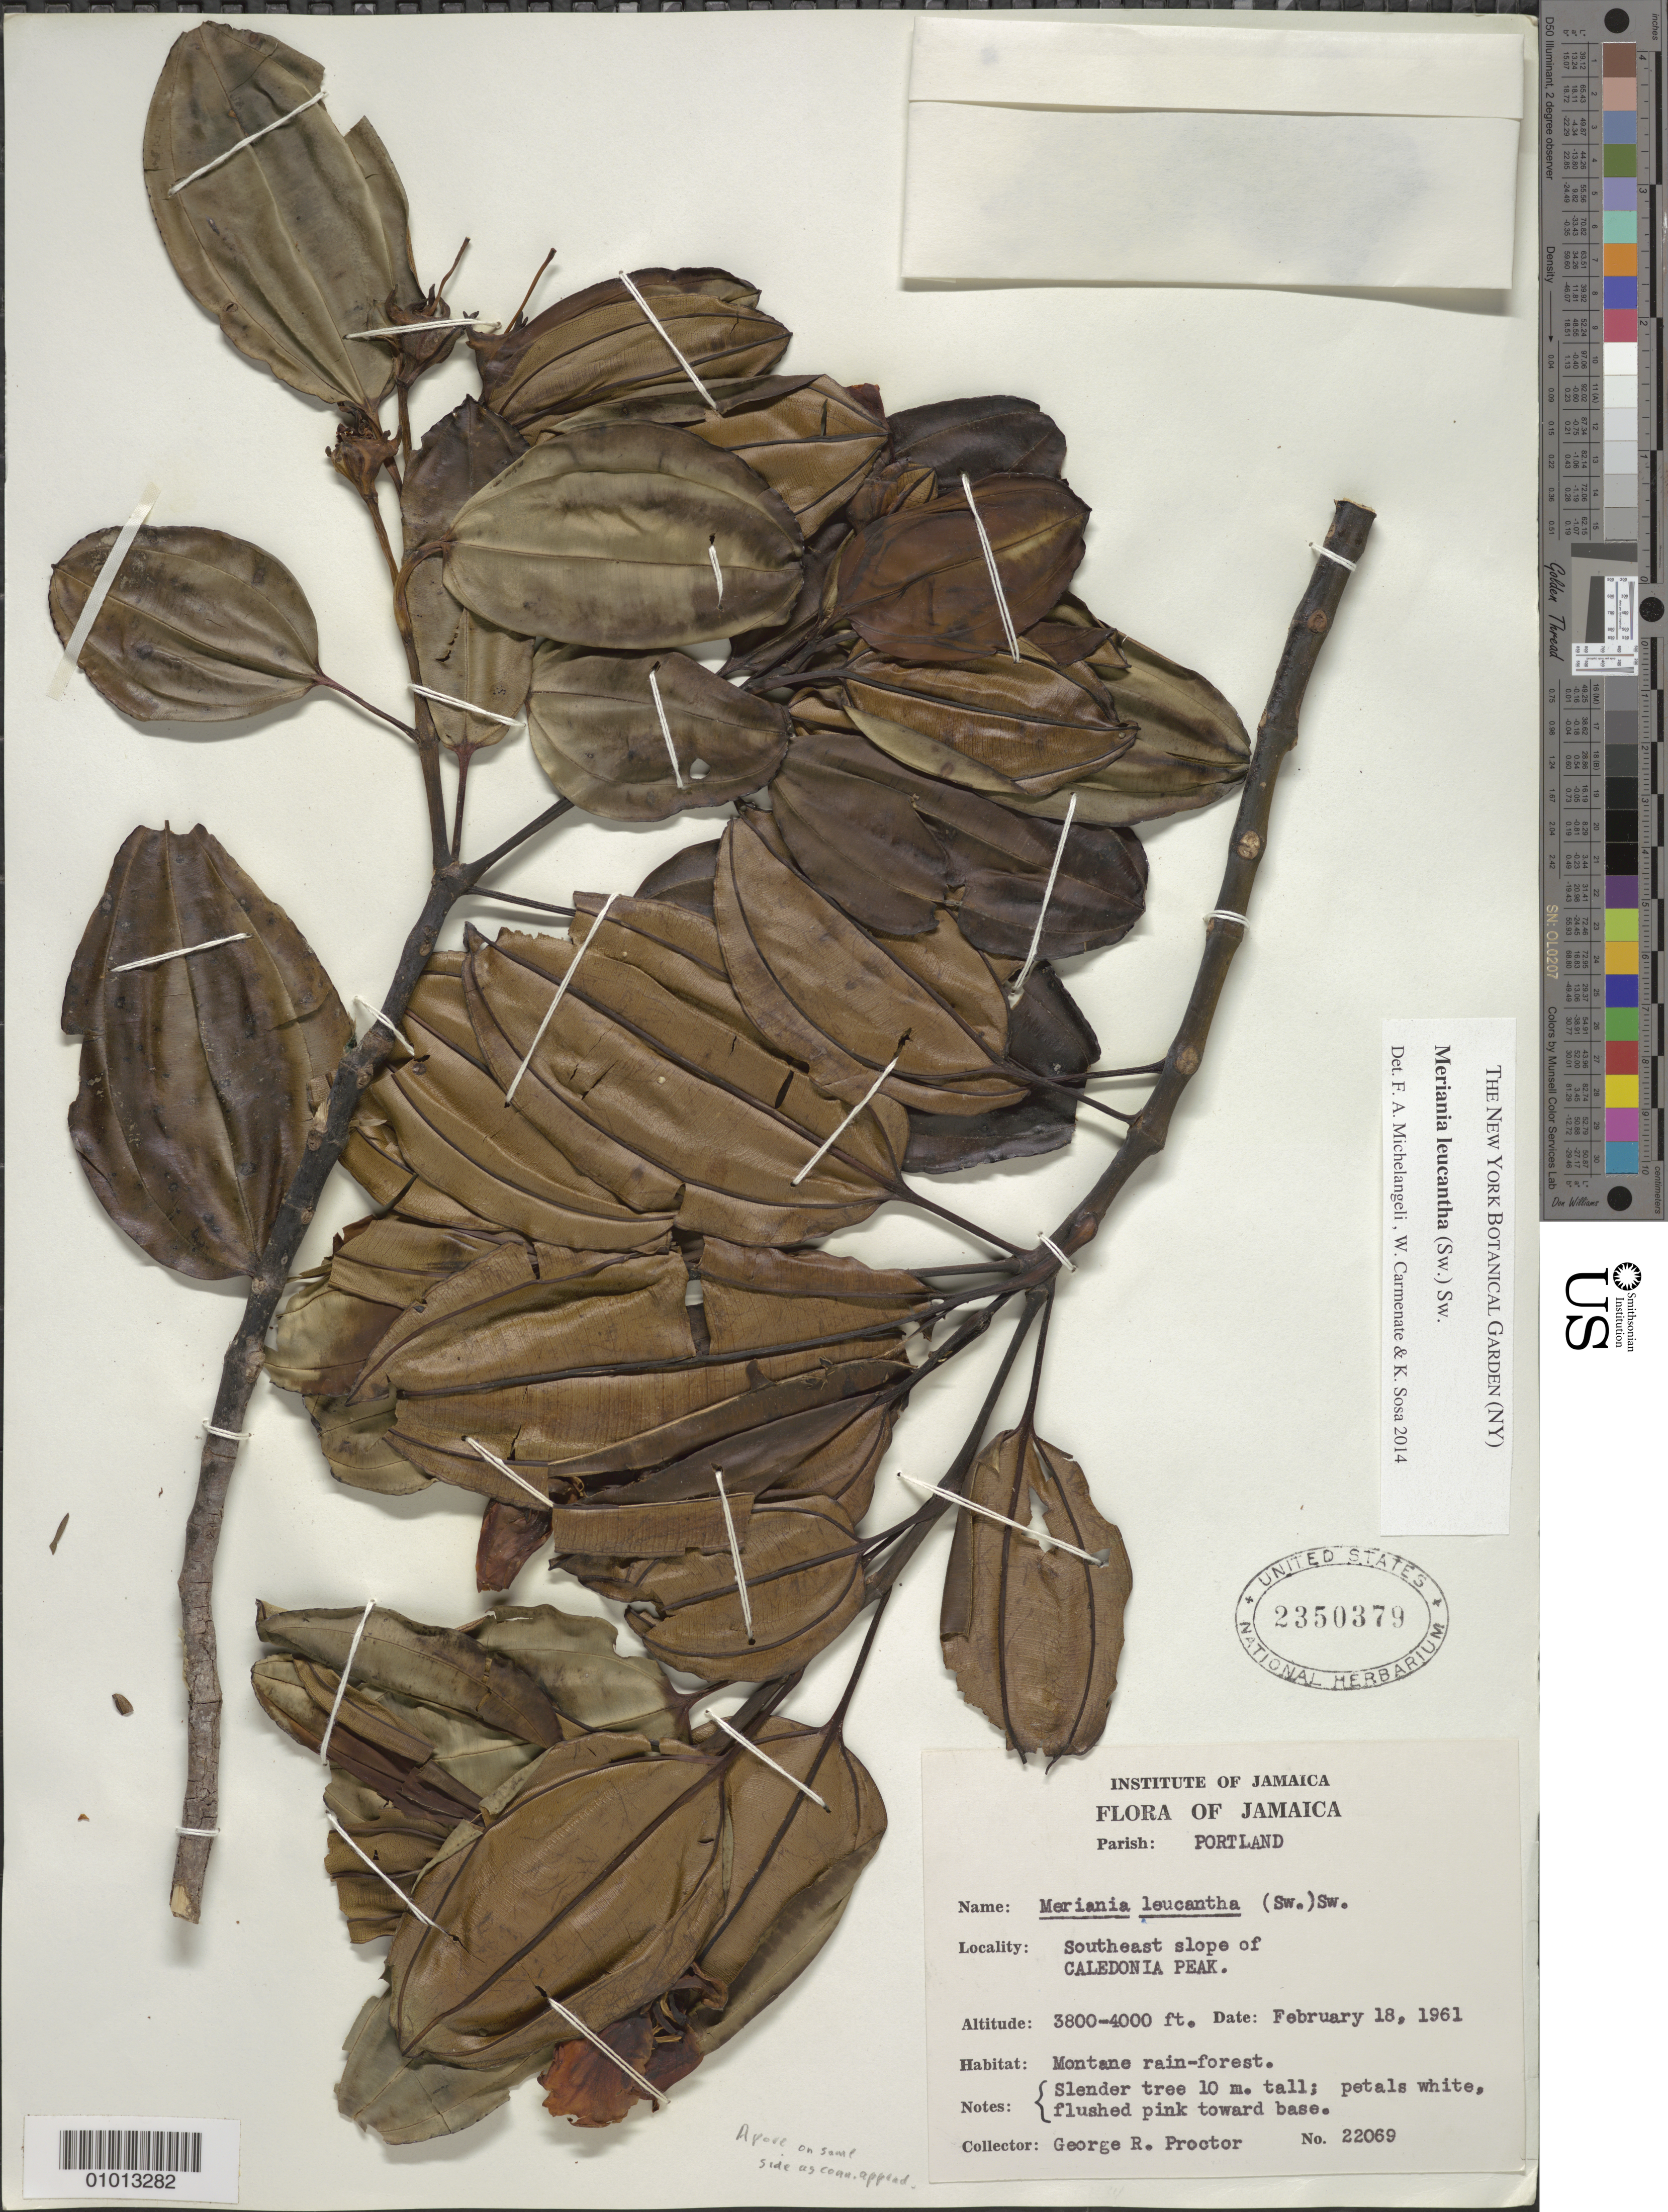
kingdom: Plantae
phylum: Tracheophyta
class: Magnoliopsida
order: Myrtales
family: Melastomataceae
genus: Meriania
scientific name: Meriania leucantha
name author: Sw.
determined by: Michelangeli, F. A.; Carmenate, W.; Sosa, K.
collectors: G. R. Proctor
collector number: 22069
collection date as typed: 18 Feb 1961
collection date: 1961-02-18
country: Jamaica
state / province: Portland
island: Jamaica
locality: Southeast slope of Caledonia Peak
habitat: Montane rain forest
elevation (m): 1158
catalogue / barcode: US 2350379